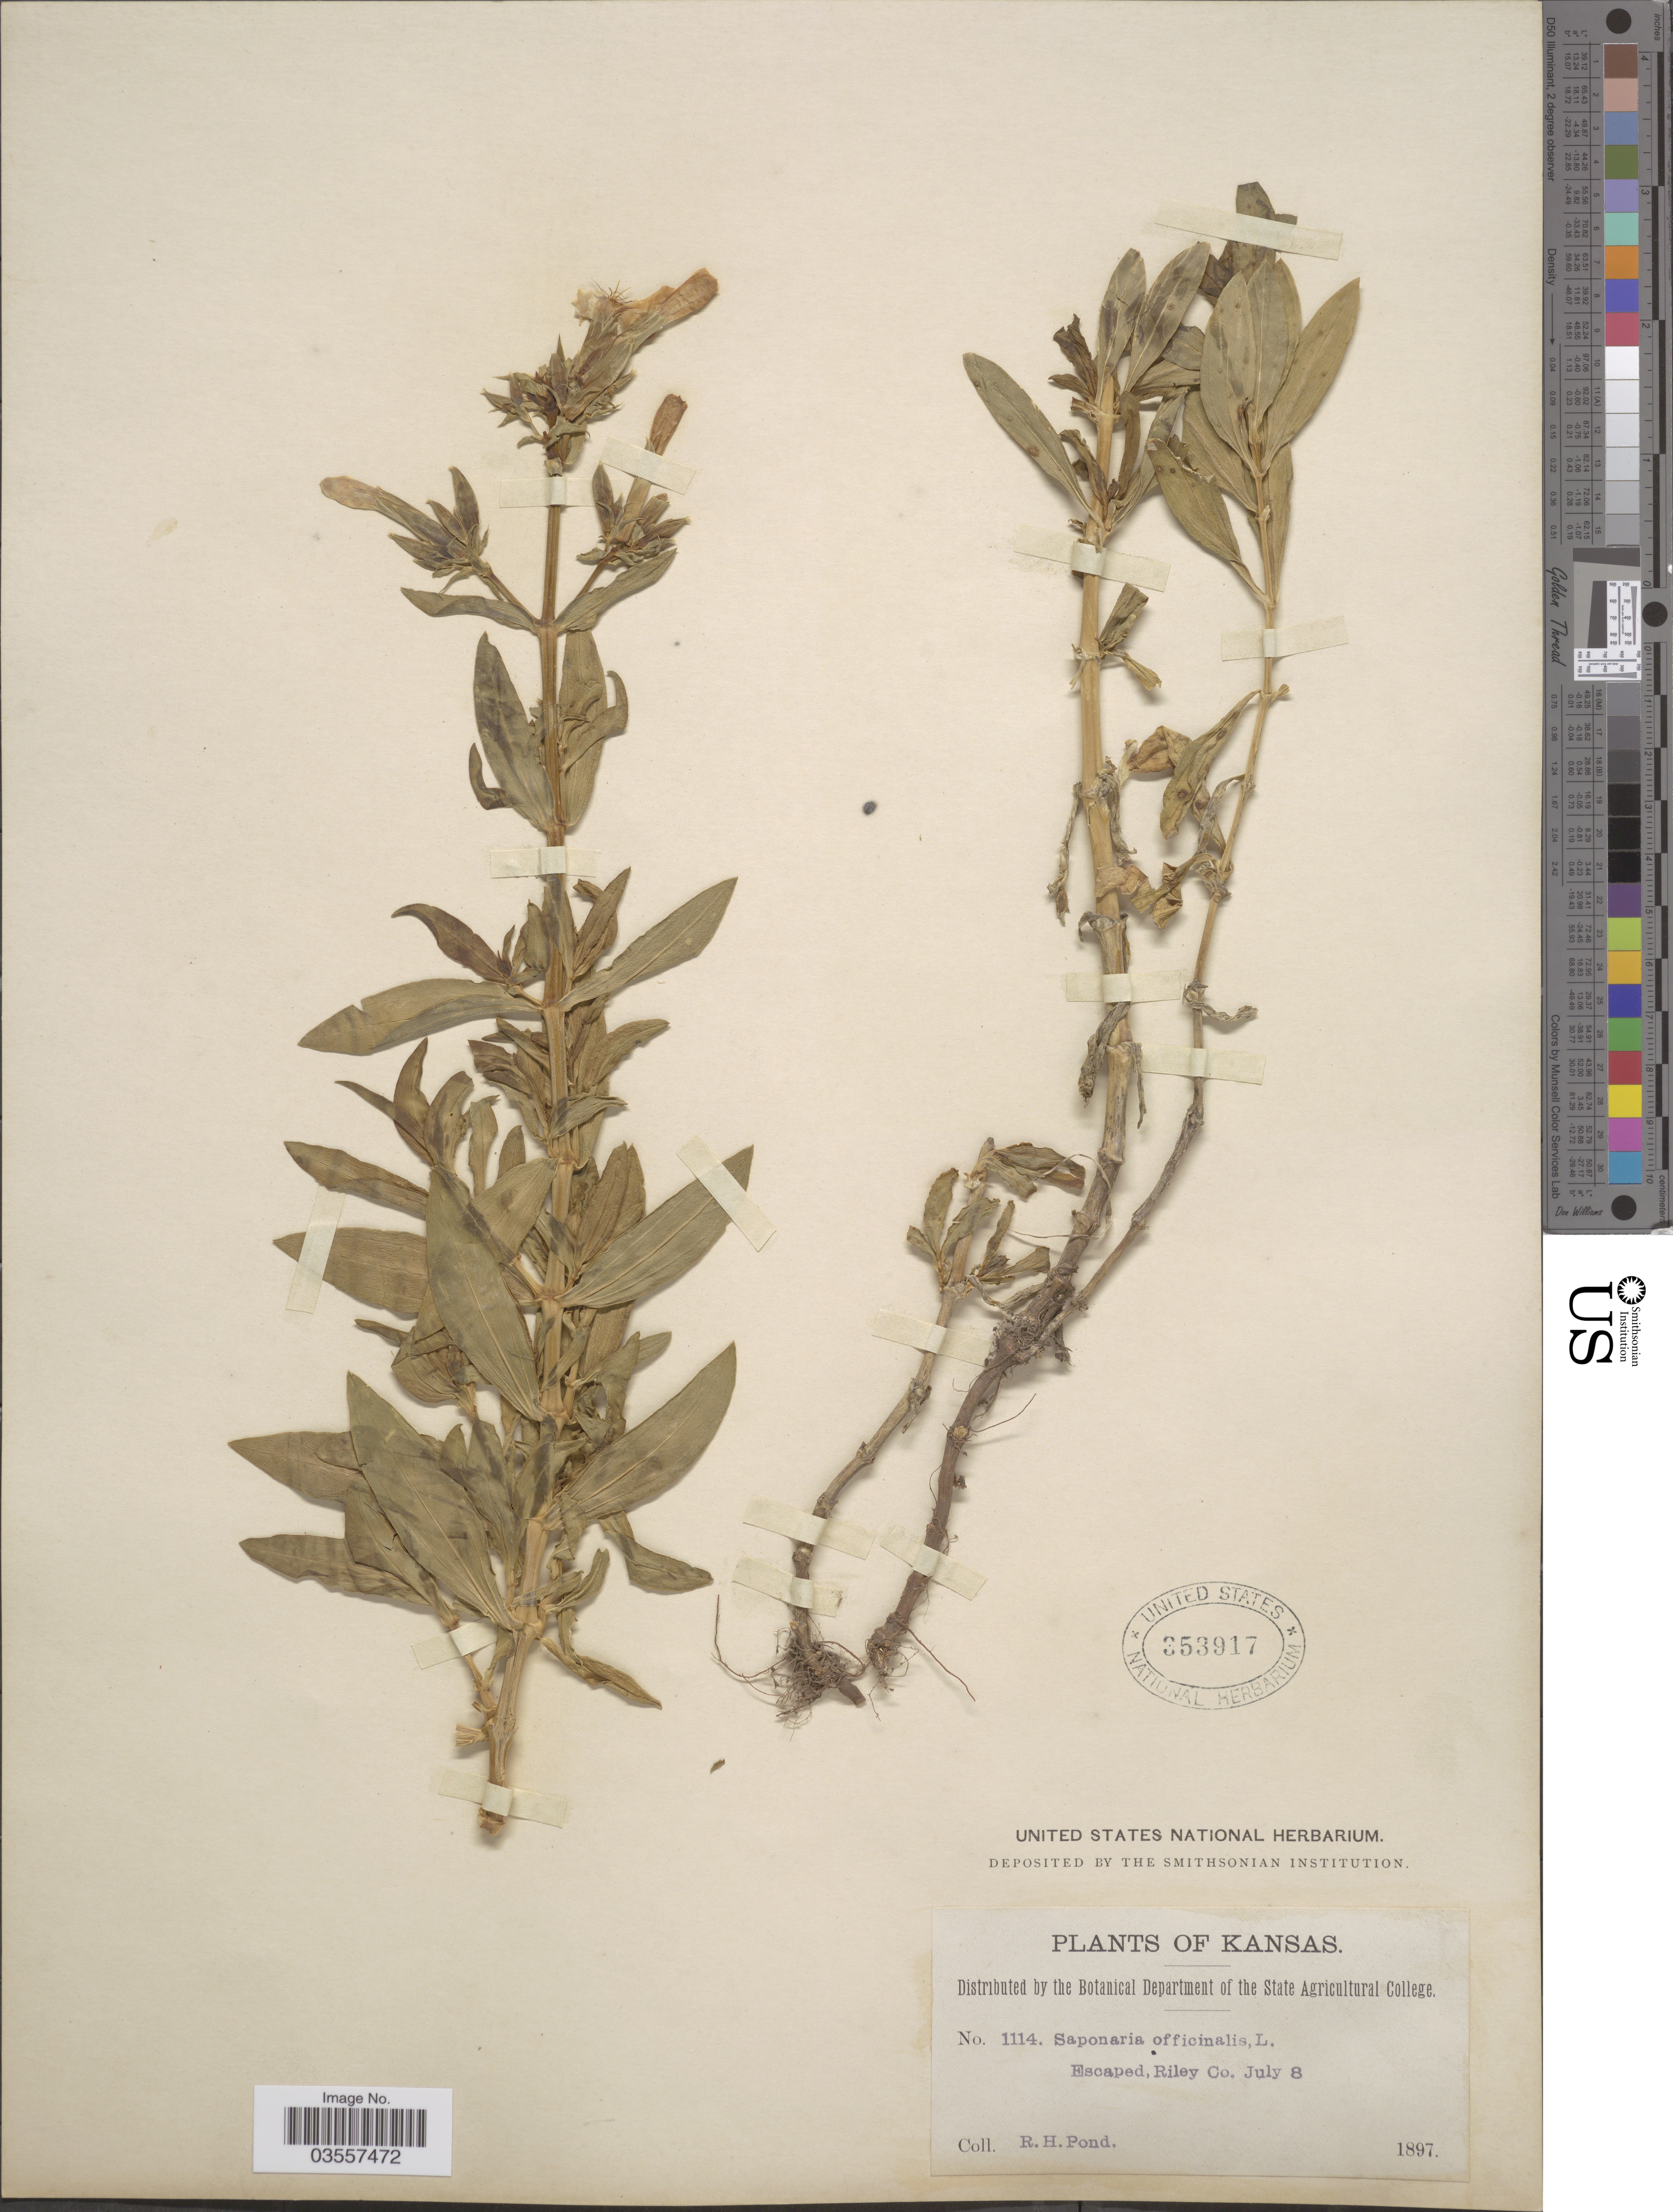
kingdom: Plantae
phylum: Tracheophyta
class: Magnoliopsida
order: Caryophyllales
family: Caryophyllaceae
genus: Saponaria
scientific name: Saponaria officinalis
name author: L.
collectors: R. Pond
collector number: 1114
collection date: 1897-07-08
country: United States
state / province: Kansas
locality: Escaped, Riley Co.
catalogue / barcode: US 353917